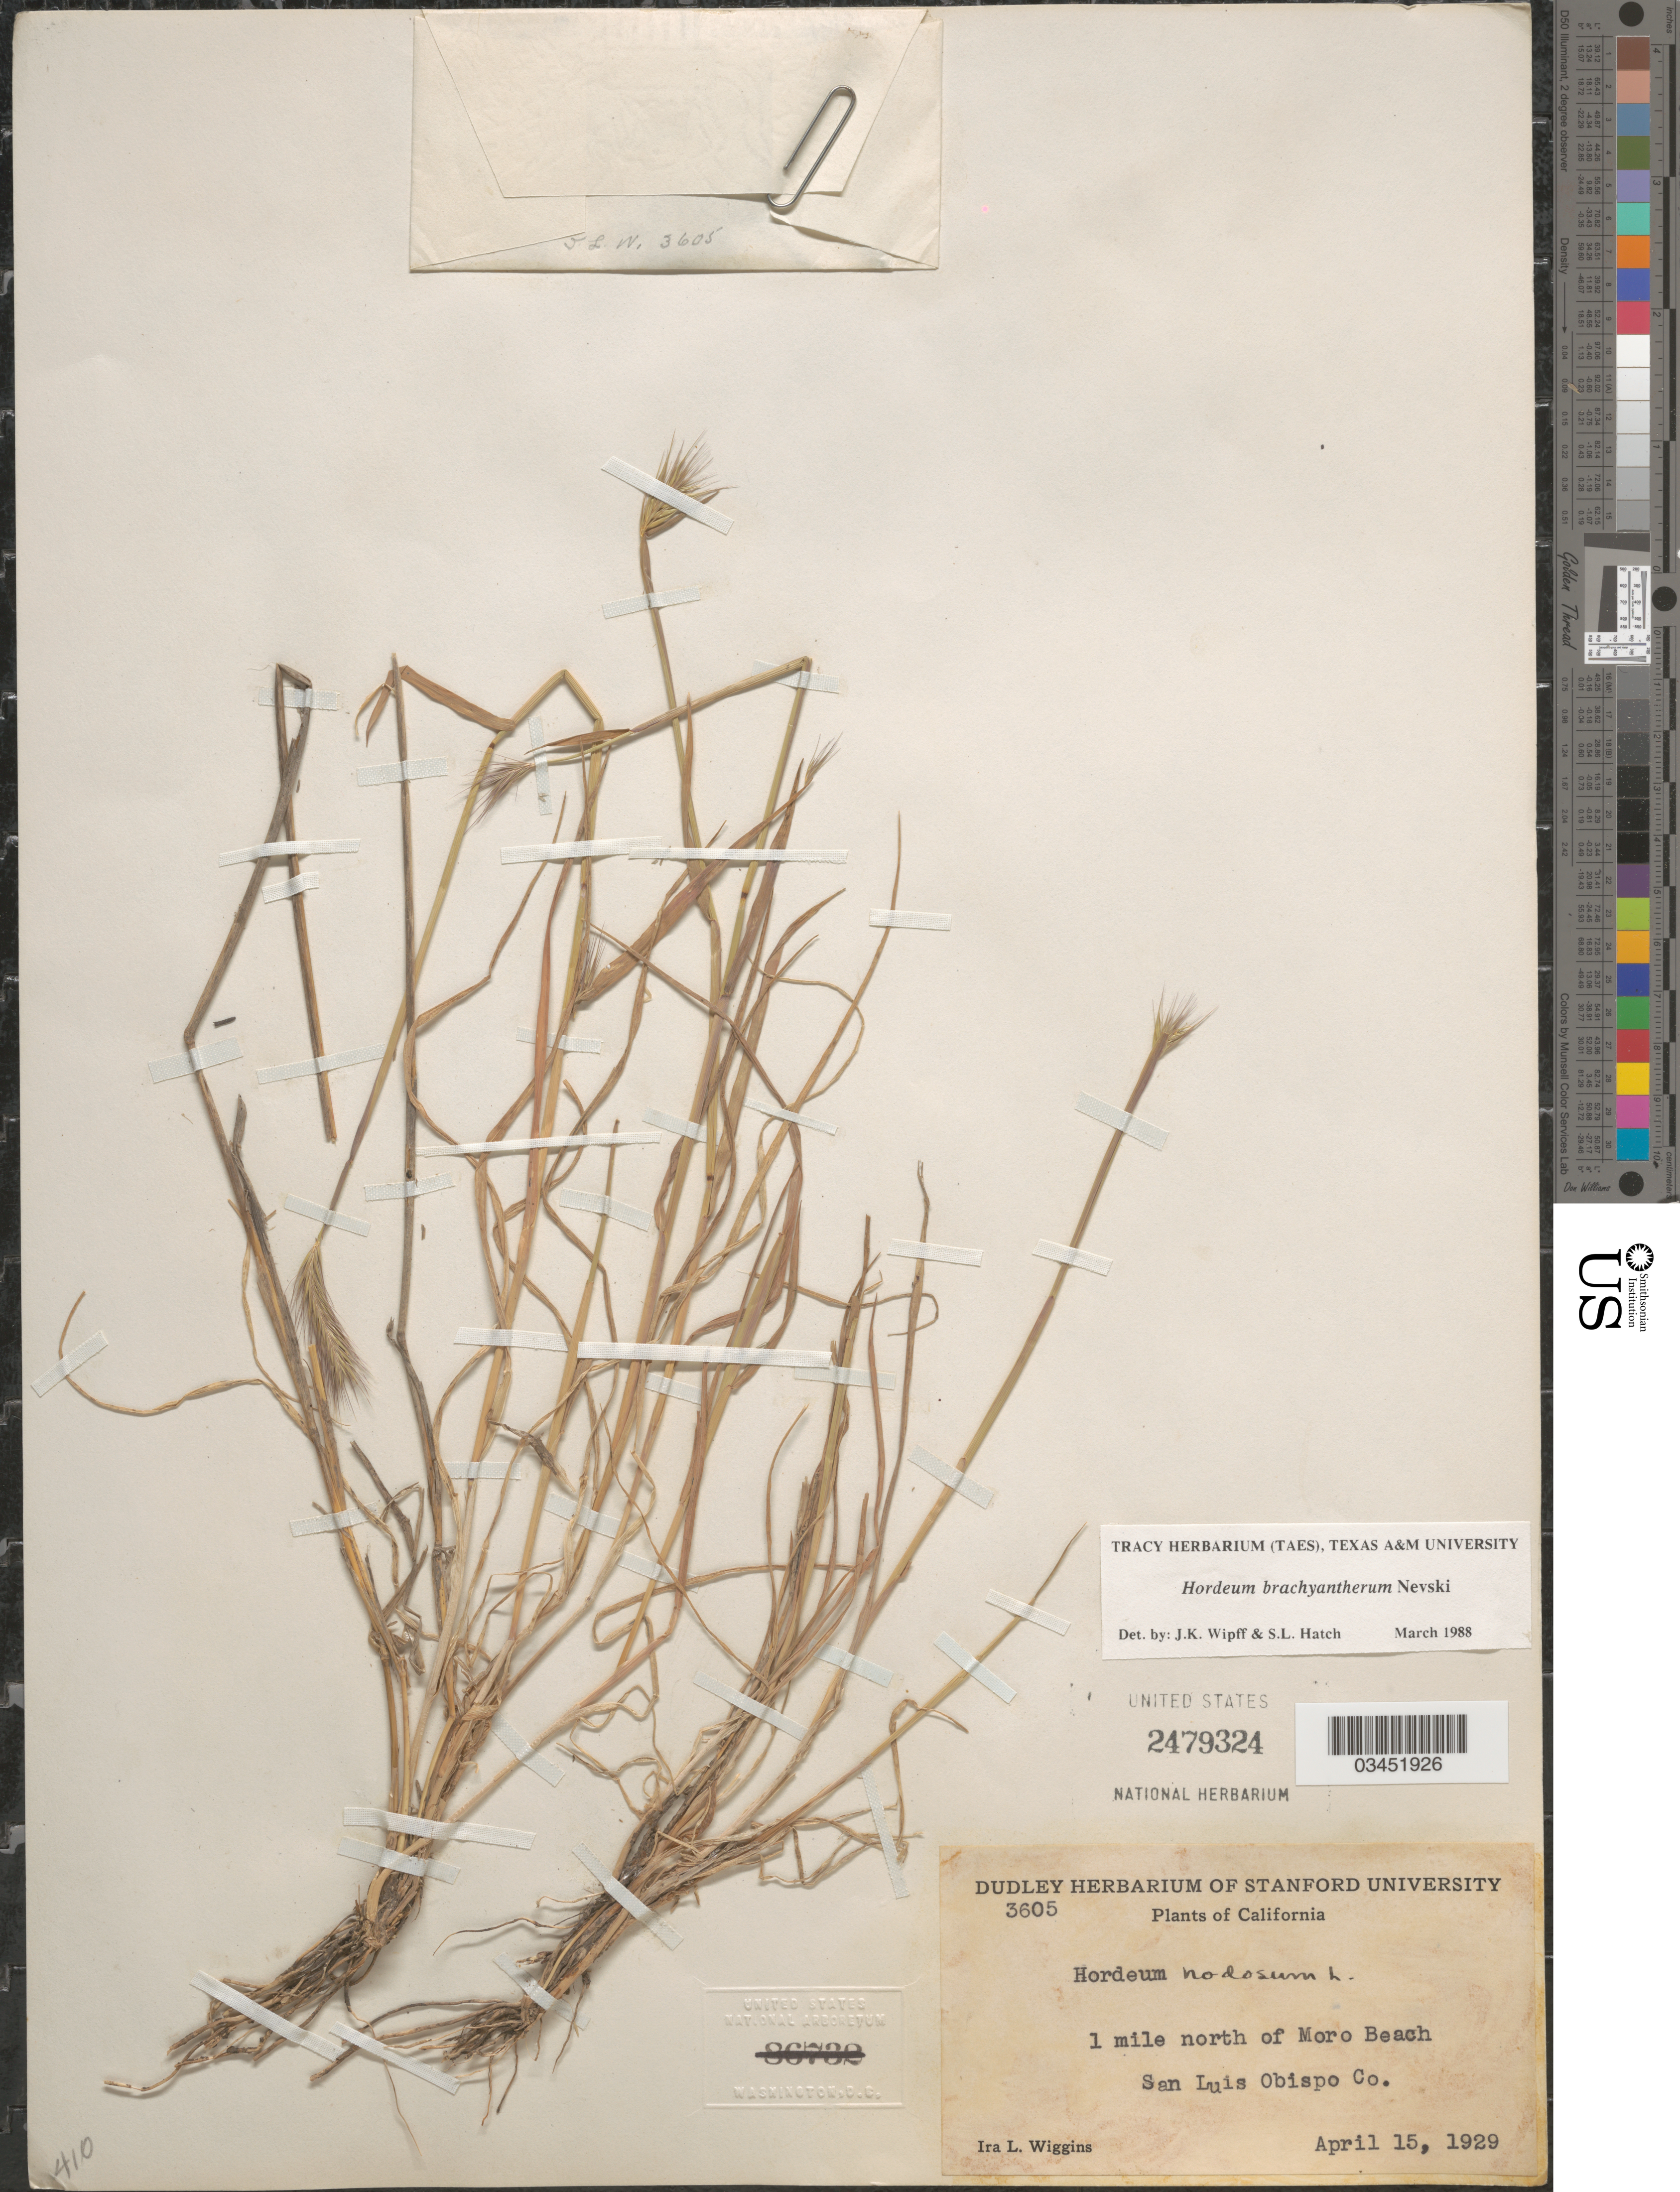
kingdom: Plantae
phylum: Tracheophyta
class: Liliopsida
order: Poales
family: Poaceae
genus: Hordeum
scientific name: Hordeum brachyantherum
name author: Nevski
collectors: I. L. Wiggins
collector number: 3605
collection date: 1929-04-15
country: United States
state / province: California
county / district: San Luis Obispo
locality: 1 mile north of Moro Beach. San Luis Obispo Co.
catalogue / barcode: US 2479324